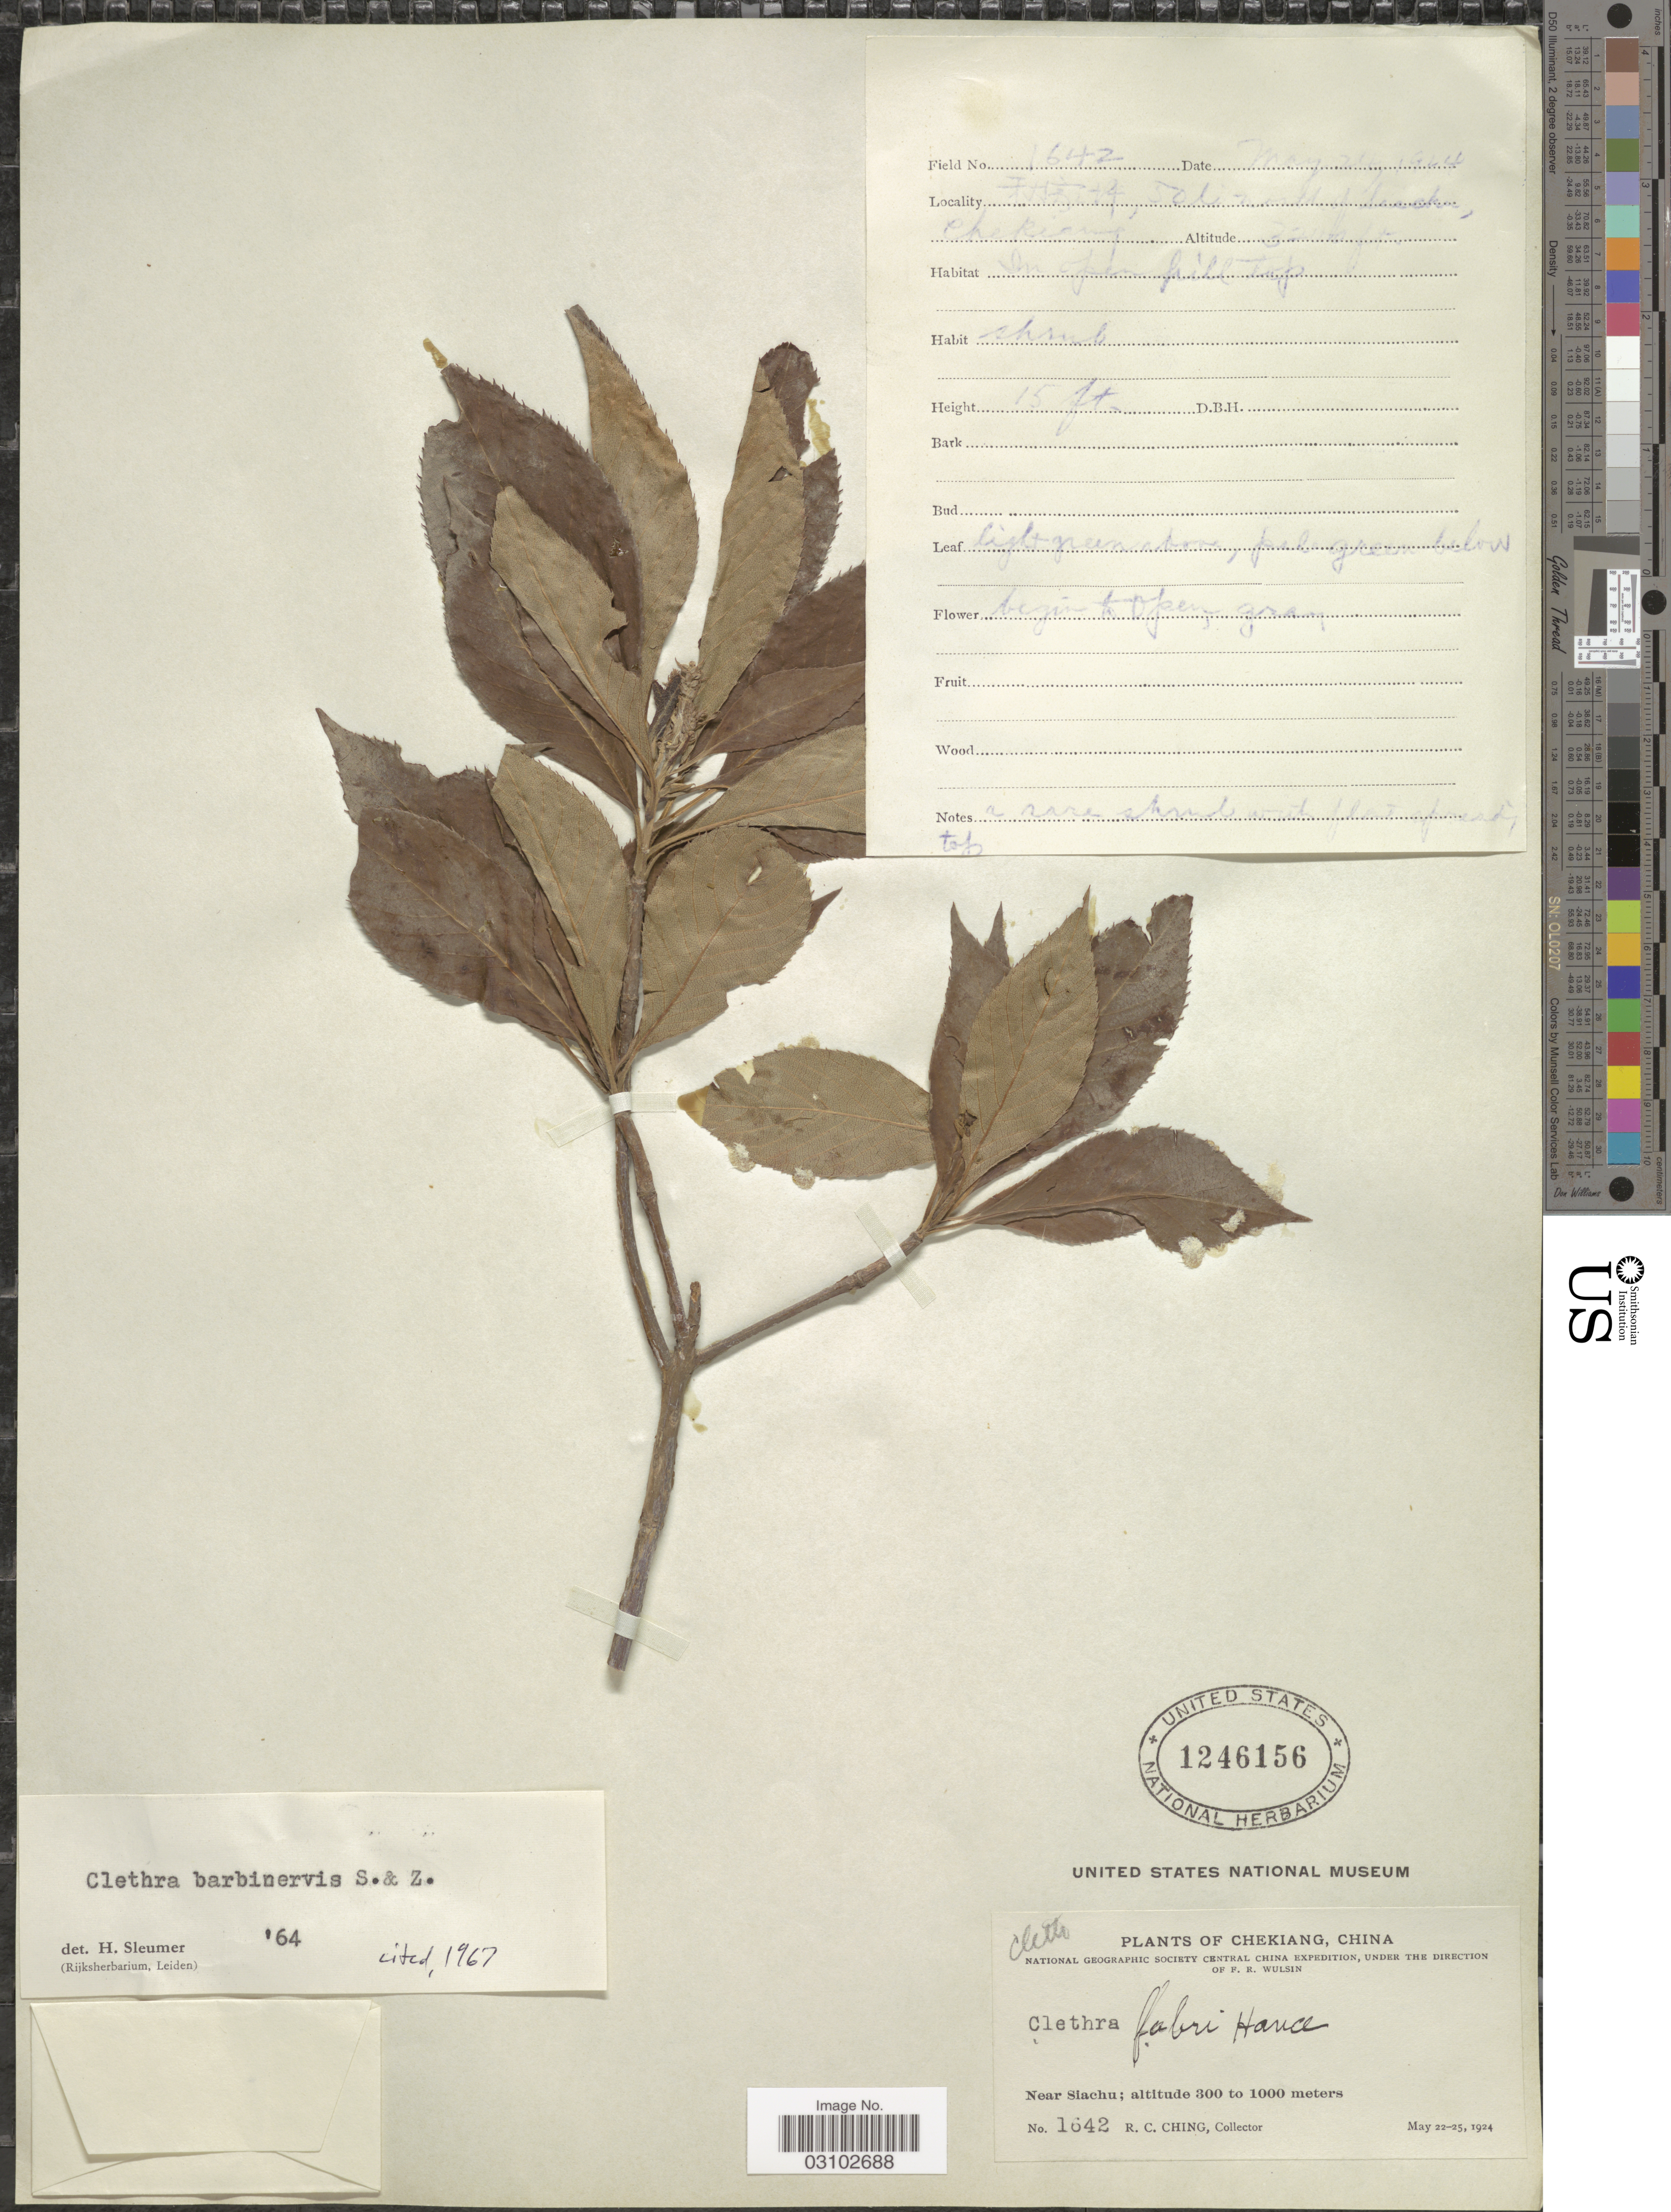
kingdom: Plantae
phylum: Tracheophyta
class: Magnoliopsida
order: Ericales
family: Clethraceae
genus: Clethra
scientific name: Clethra barbinervis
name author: Siebold & Zucc.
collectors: R. C. Ching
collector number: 1642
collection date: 1924-05-24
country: China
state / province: Zhejiang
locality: Near Siachu. 50 km west of Siachu, Chekiang.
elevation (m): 300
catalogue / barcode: US 1246156